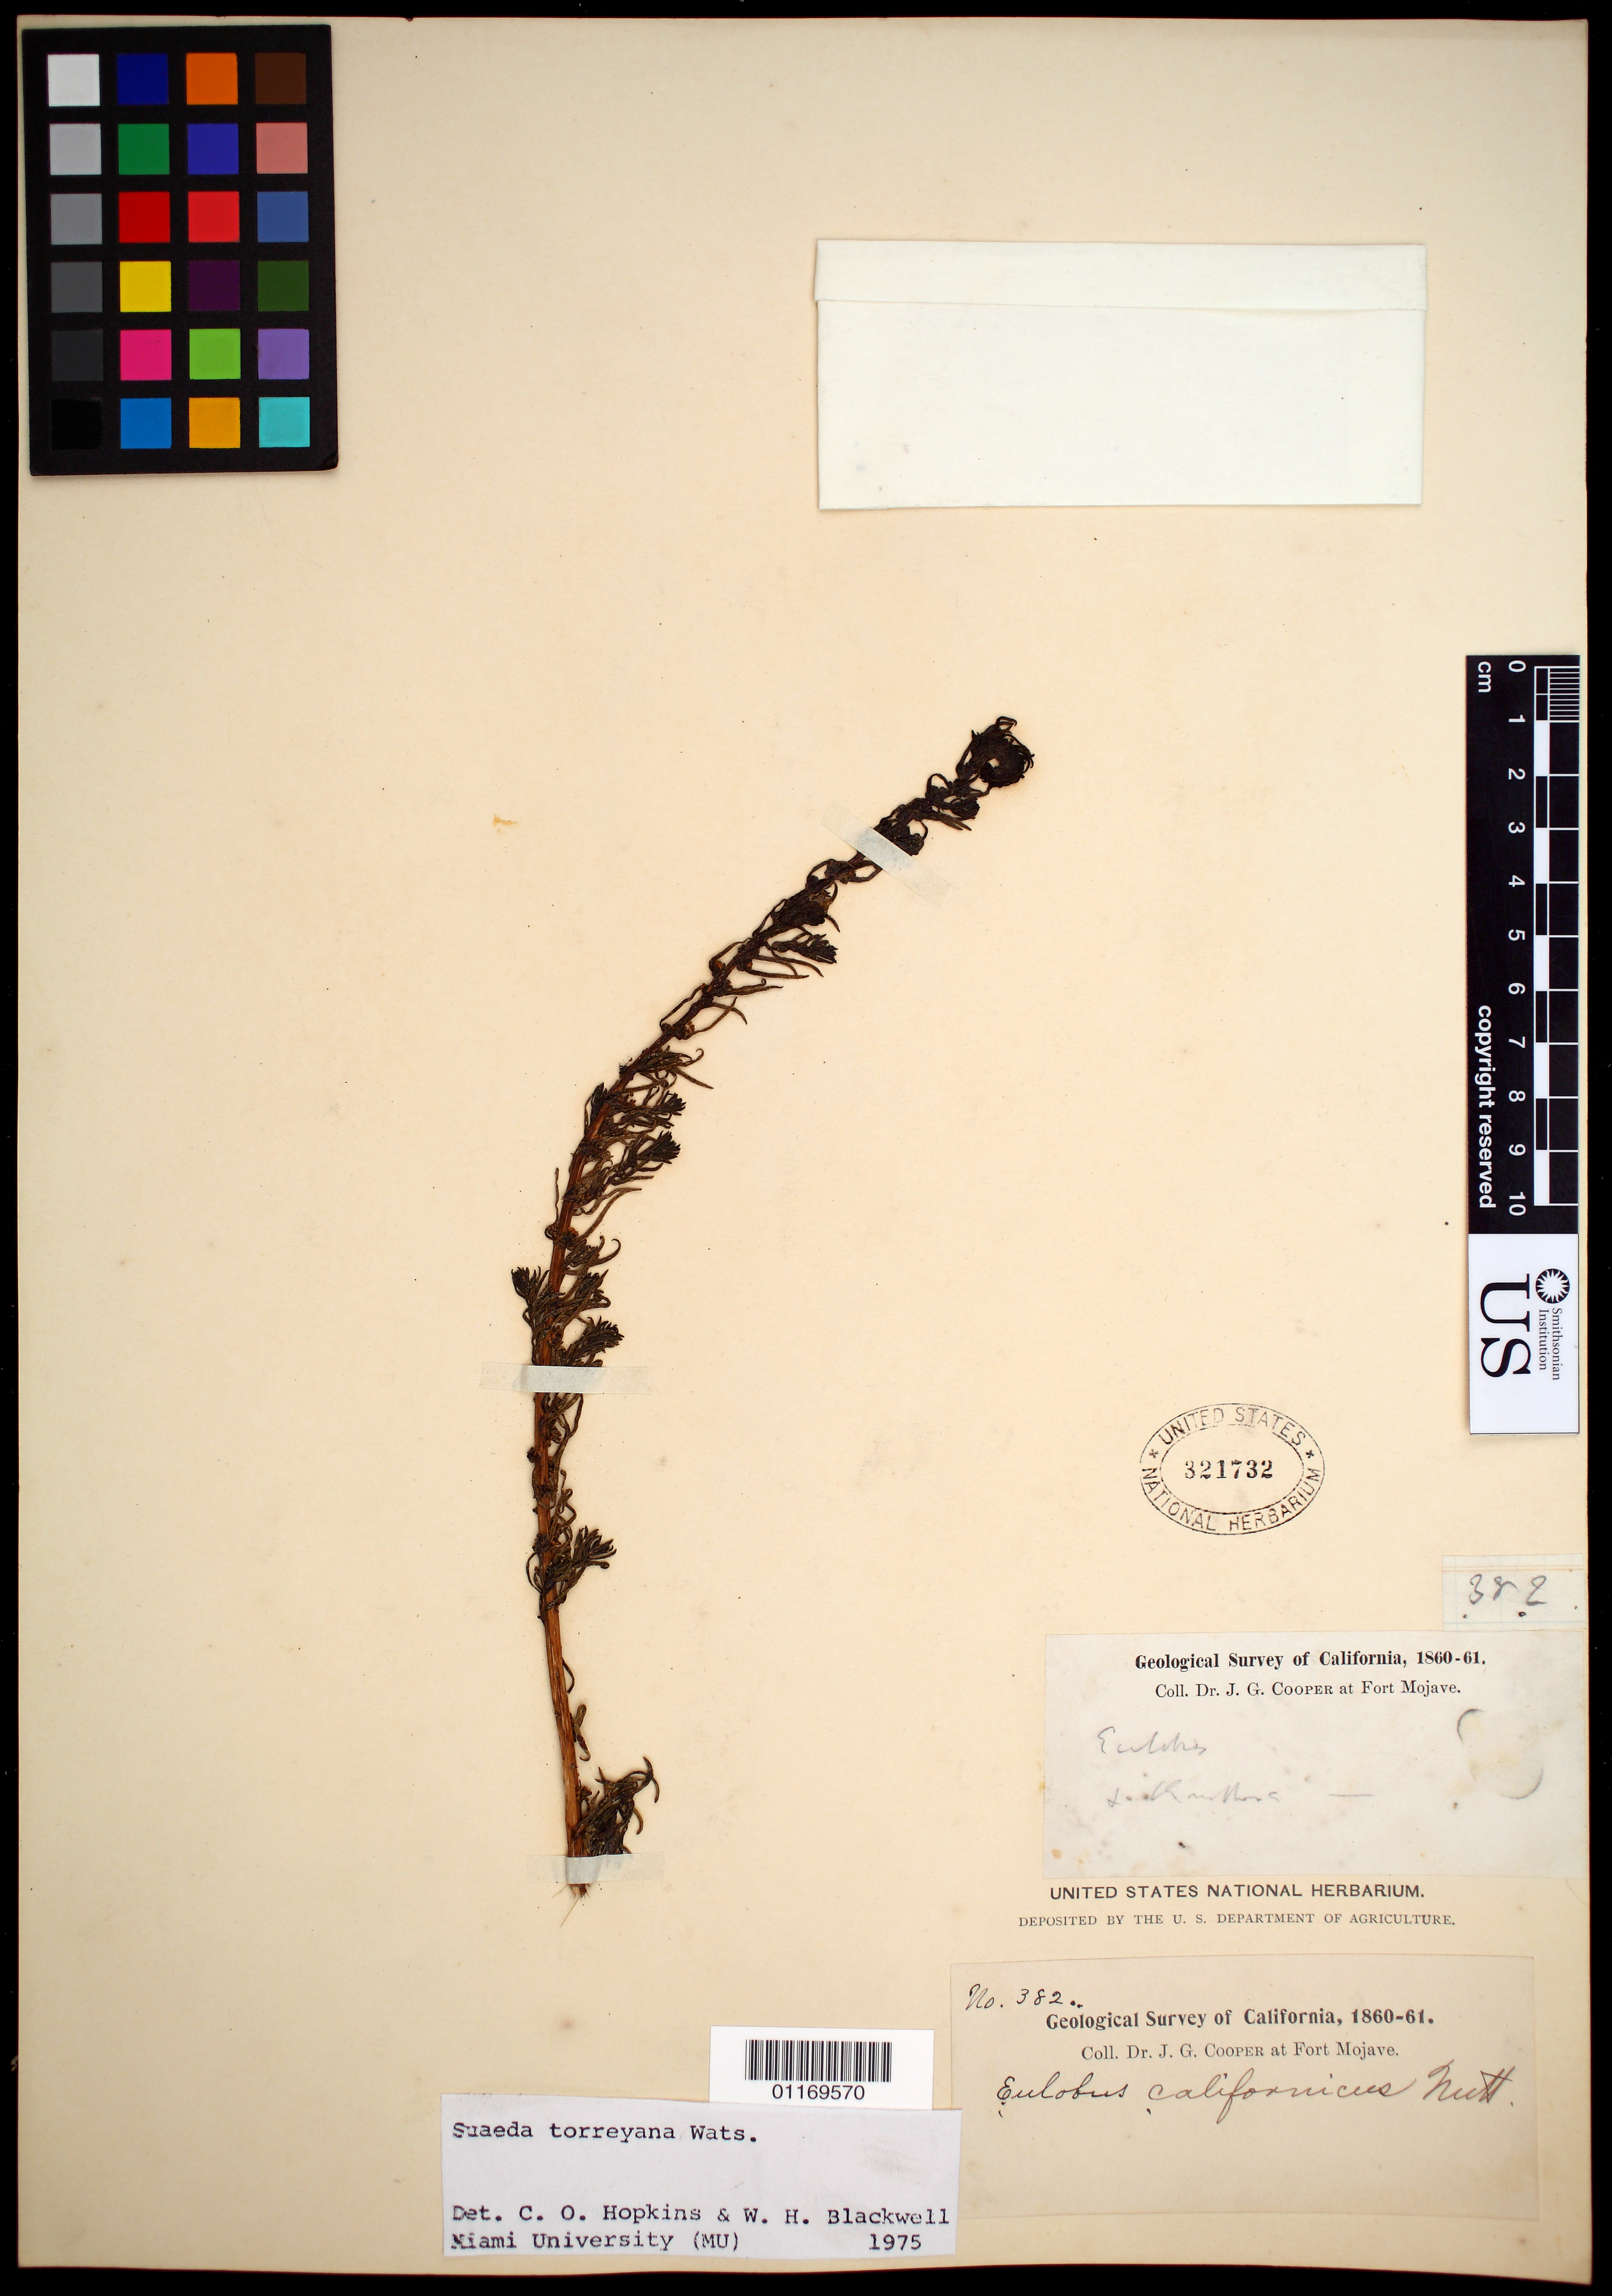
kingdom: Plantae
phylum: Tracheophyta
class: Magnoliopsida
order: Caryophyllales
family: Amaranthaceae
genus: Suaeda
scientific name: Suaeda torreyana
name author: S. Watson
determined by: Hopkins, C. O.; Blackwell, W. H.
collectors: J. G. Cooper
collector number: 382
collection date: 1860/1861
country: United States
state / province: California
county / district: San Bernardino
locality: Fort Mojave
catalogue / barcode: US 321732